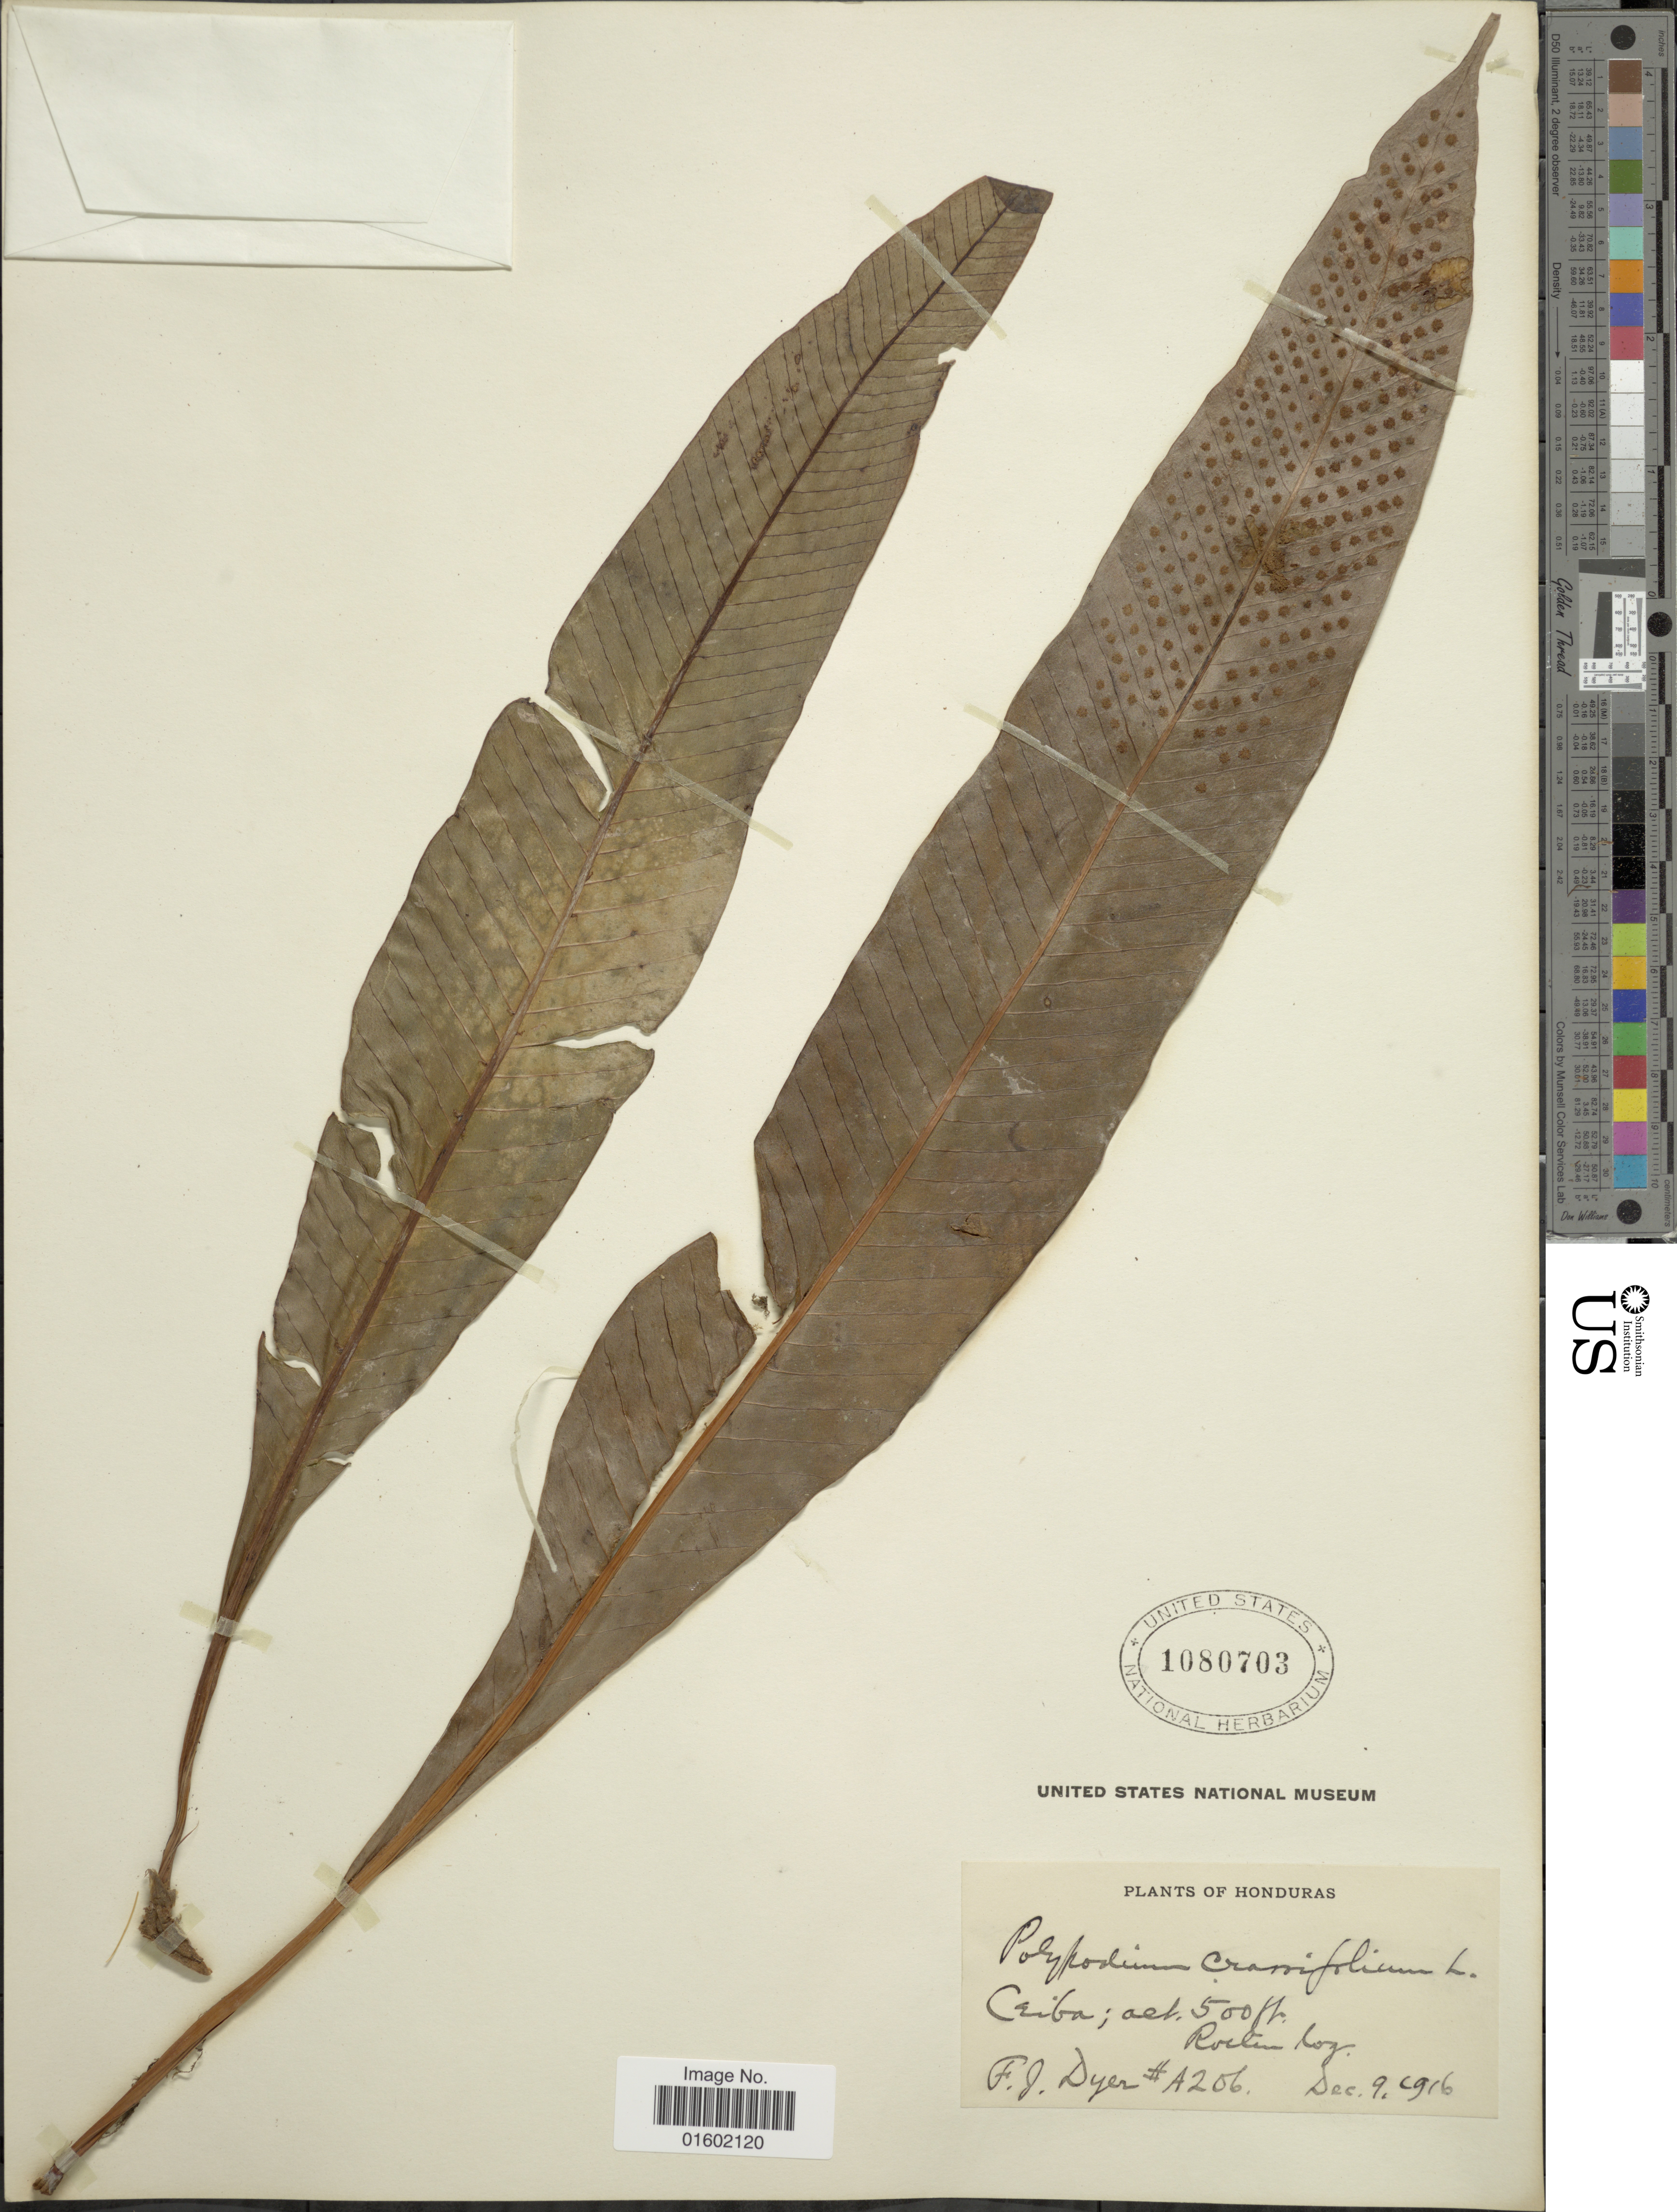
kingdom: Plantae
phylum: Tracheophyta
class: Polypodiopsida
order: Polypodiales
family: Polypodiaceae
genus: Niphidium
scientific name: Niphidium crassifolium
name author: (L.) Lellinger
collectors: F. J. Dyer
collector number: A206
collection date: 1916-12-09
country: Honduras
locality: Ceiba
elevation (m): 152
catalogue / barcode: US 1080703